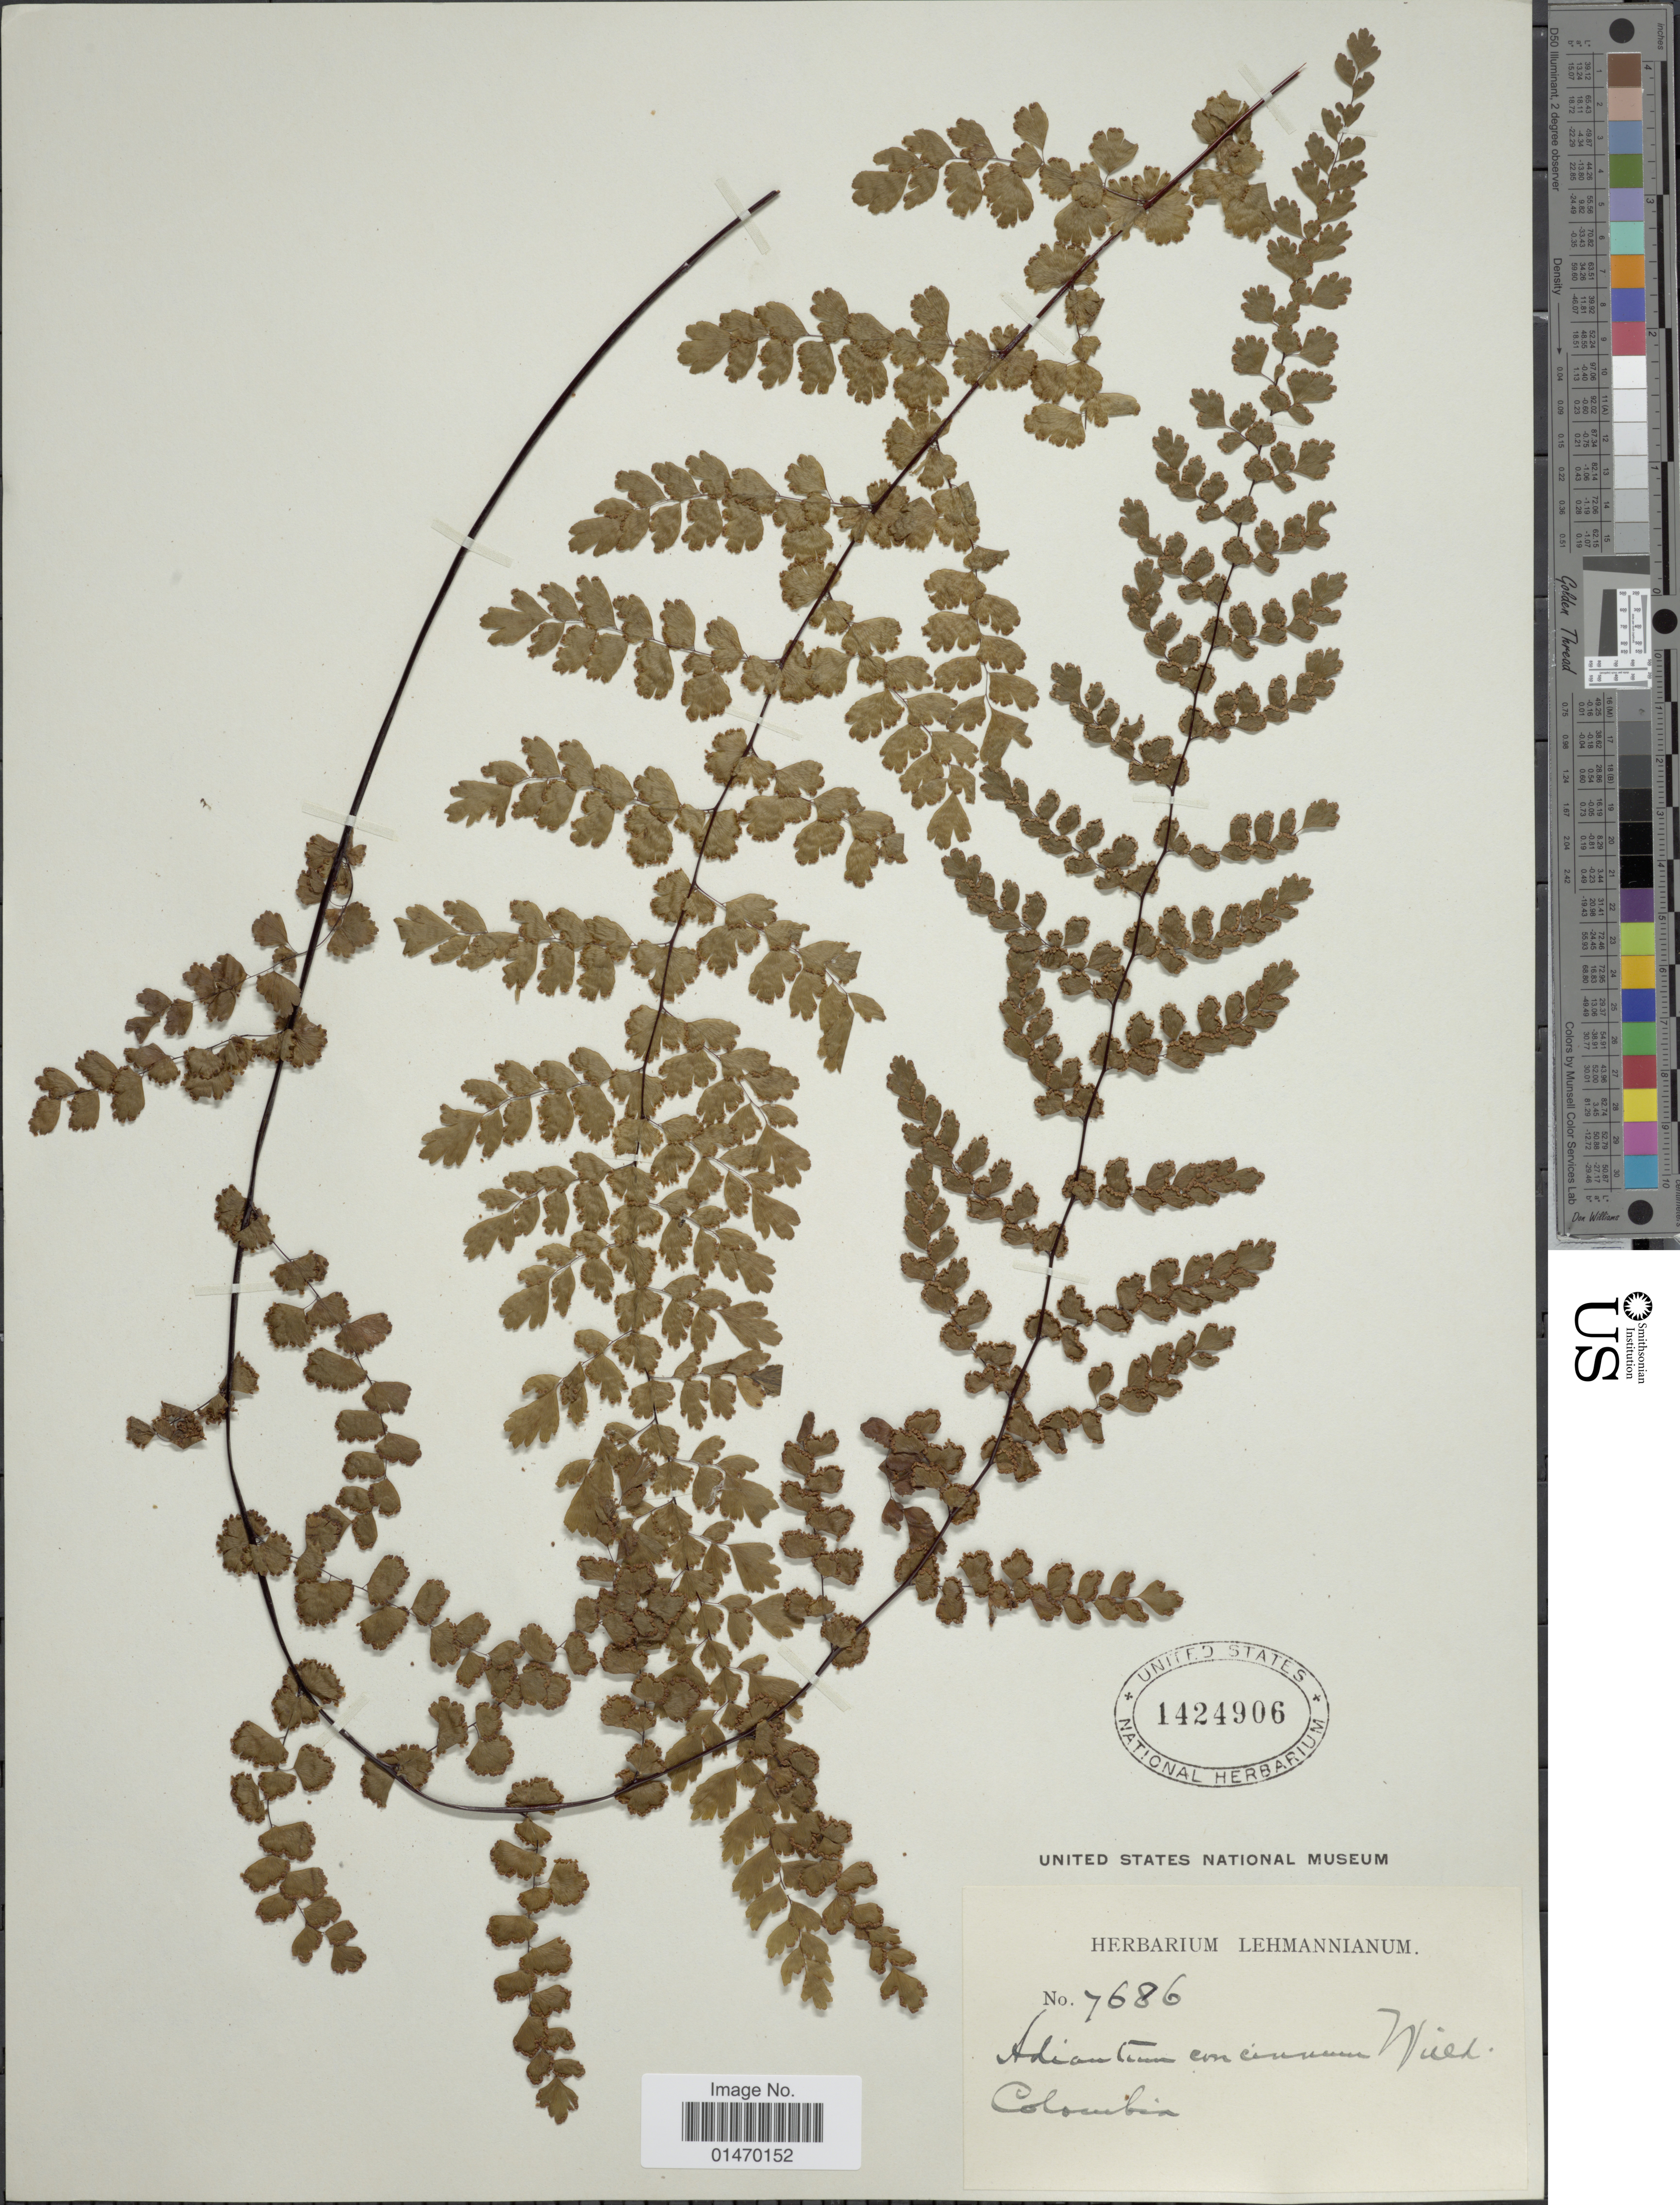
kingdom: Plantae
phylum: Tracheophyta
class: Polypodiopsida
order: Polypodiales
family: Pteridaceae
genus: Adiantum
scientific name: Adiantum concinnum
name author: Humb. & Bonpl. ex Willd.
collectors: ex herb. Lehmannianum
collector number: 7686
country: Colombia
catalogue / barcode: US 1424906